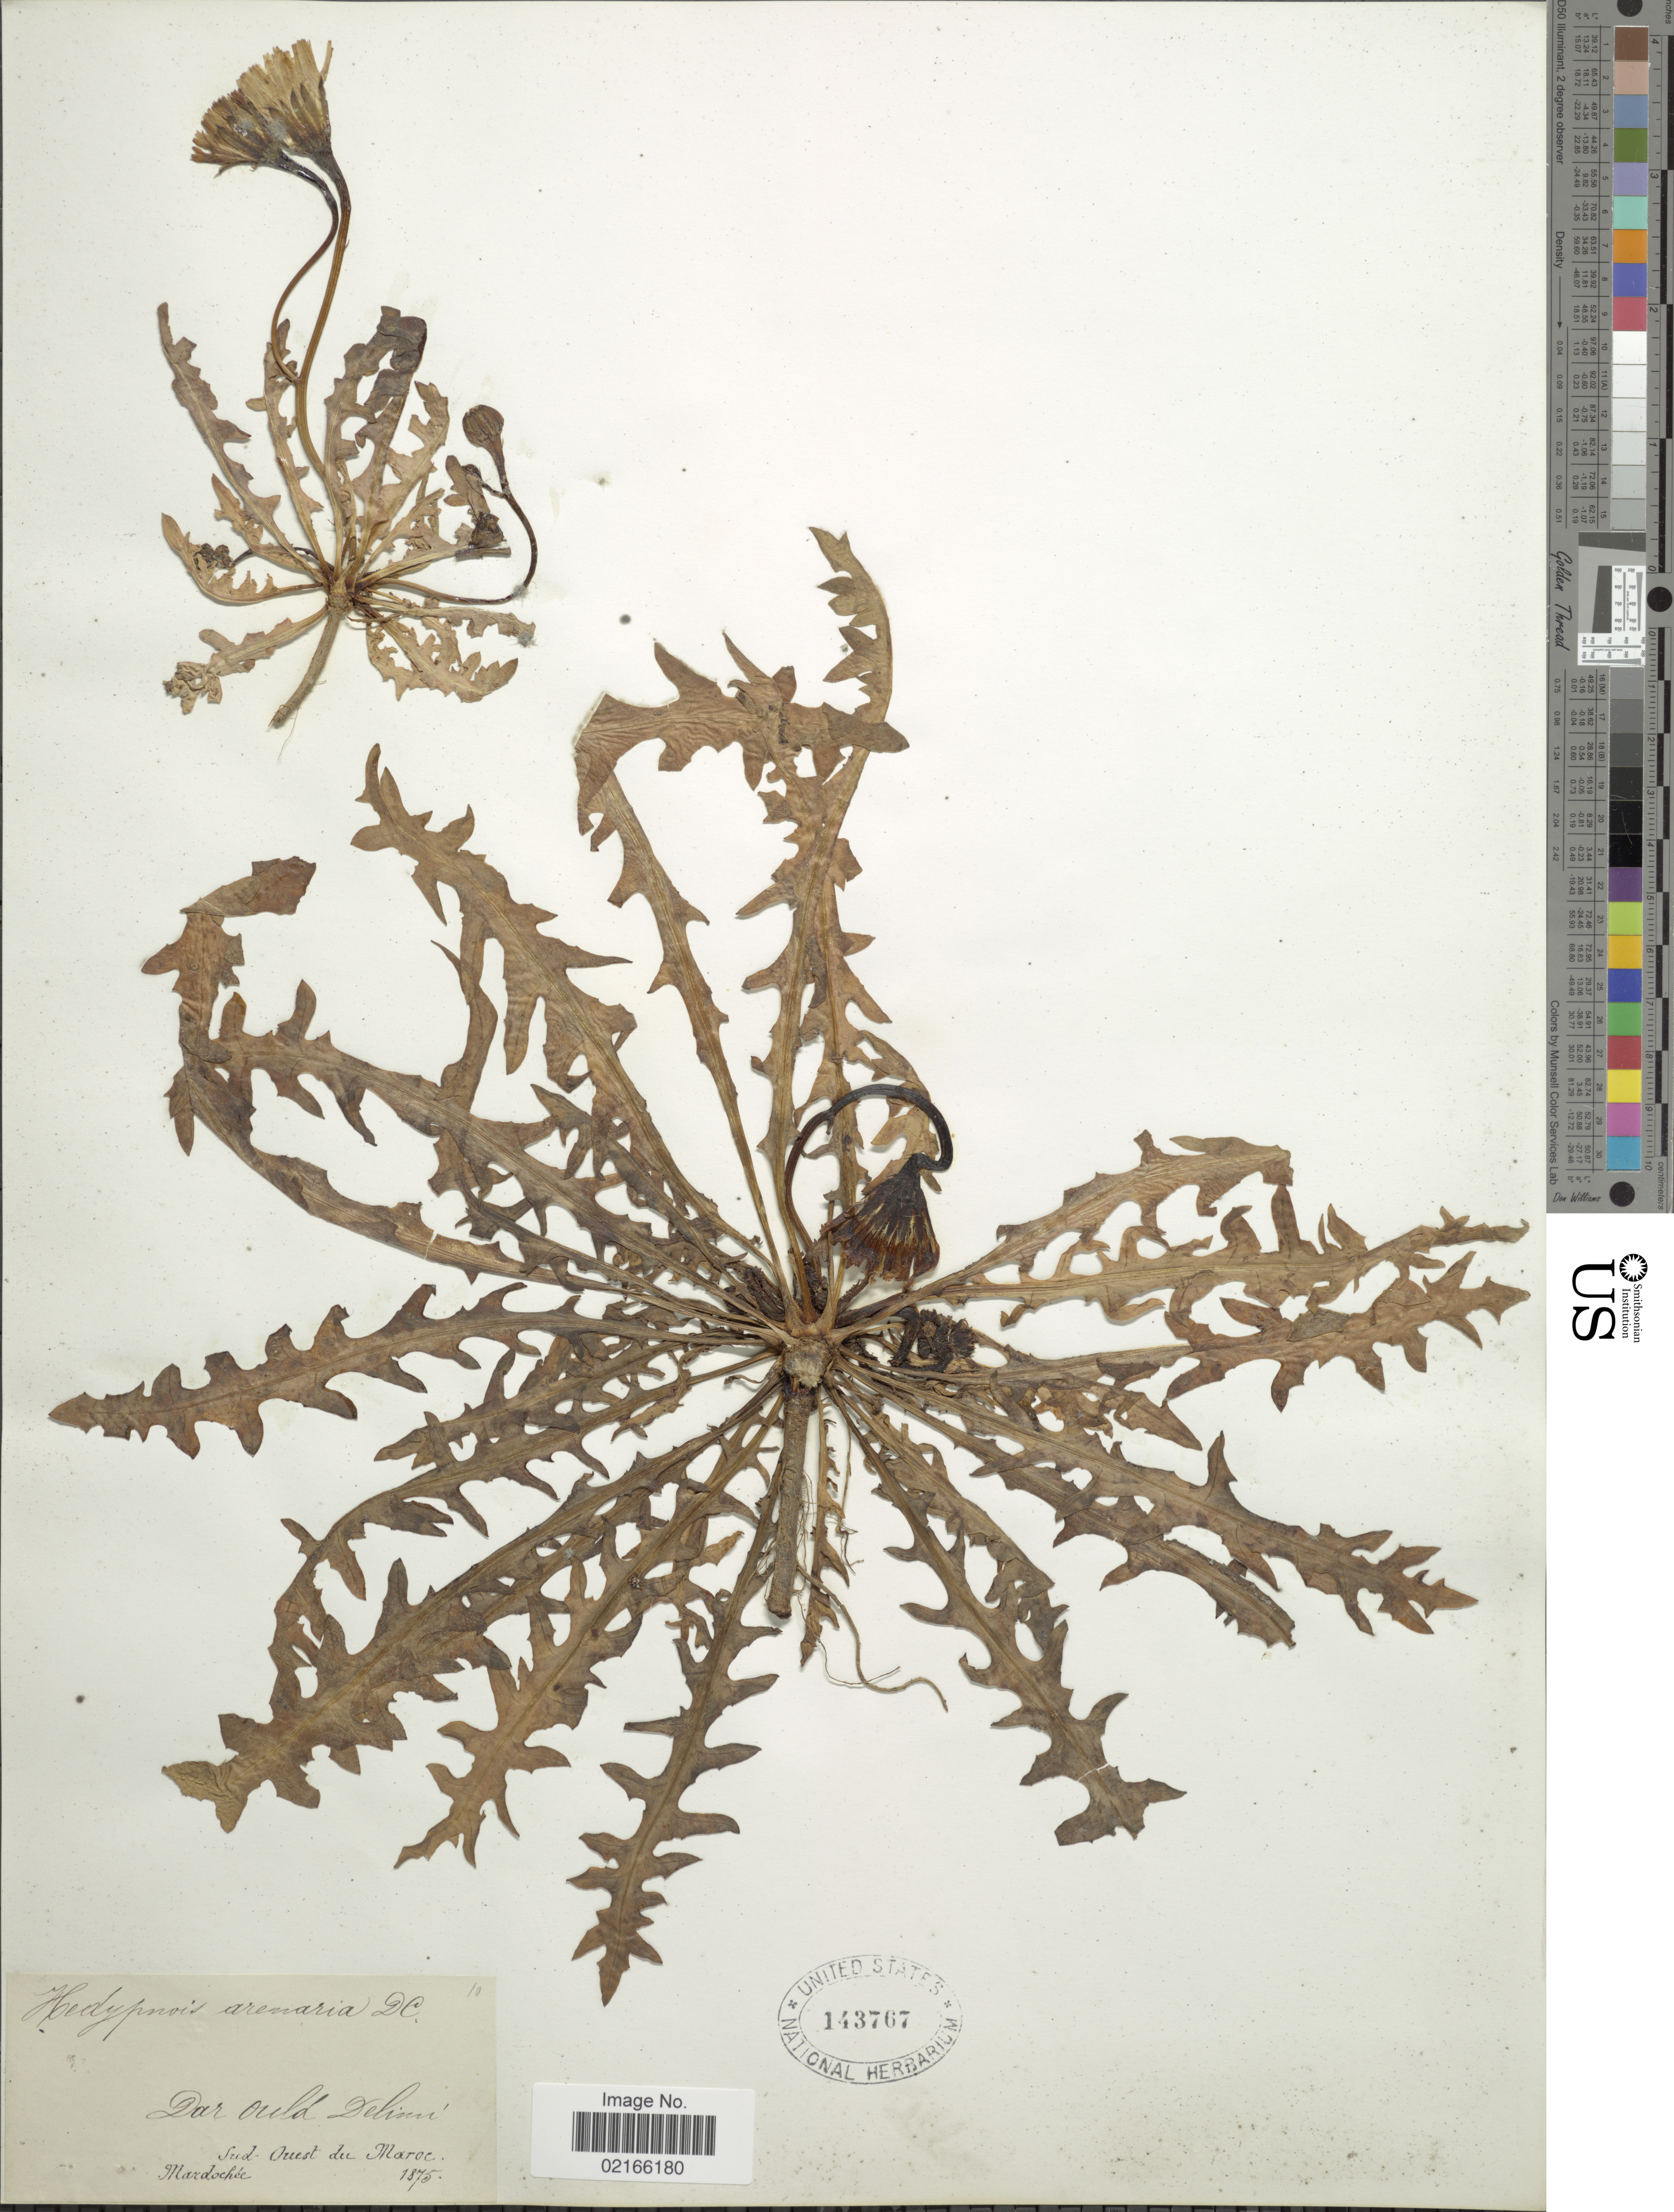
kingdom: Plantae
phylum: Tracheophyta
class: Magnoliopsida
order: Asterales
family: Asteraceae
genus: Hedypnois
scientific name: Hedypnois arenaria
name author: (Schousb.) DC.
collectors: Mardochee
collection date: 1875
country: Morocco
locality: Dar ould Delinn. Sud-Ouest du Maroc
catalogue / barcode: US 143767